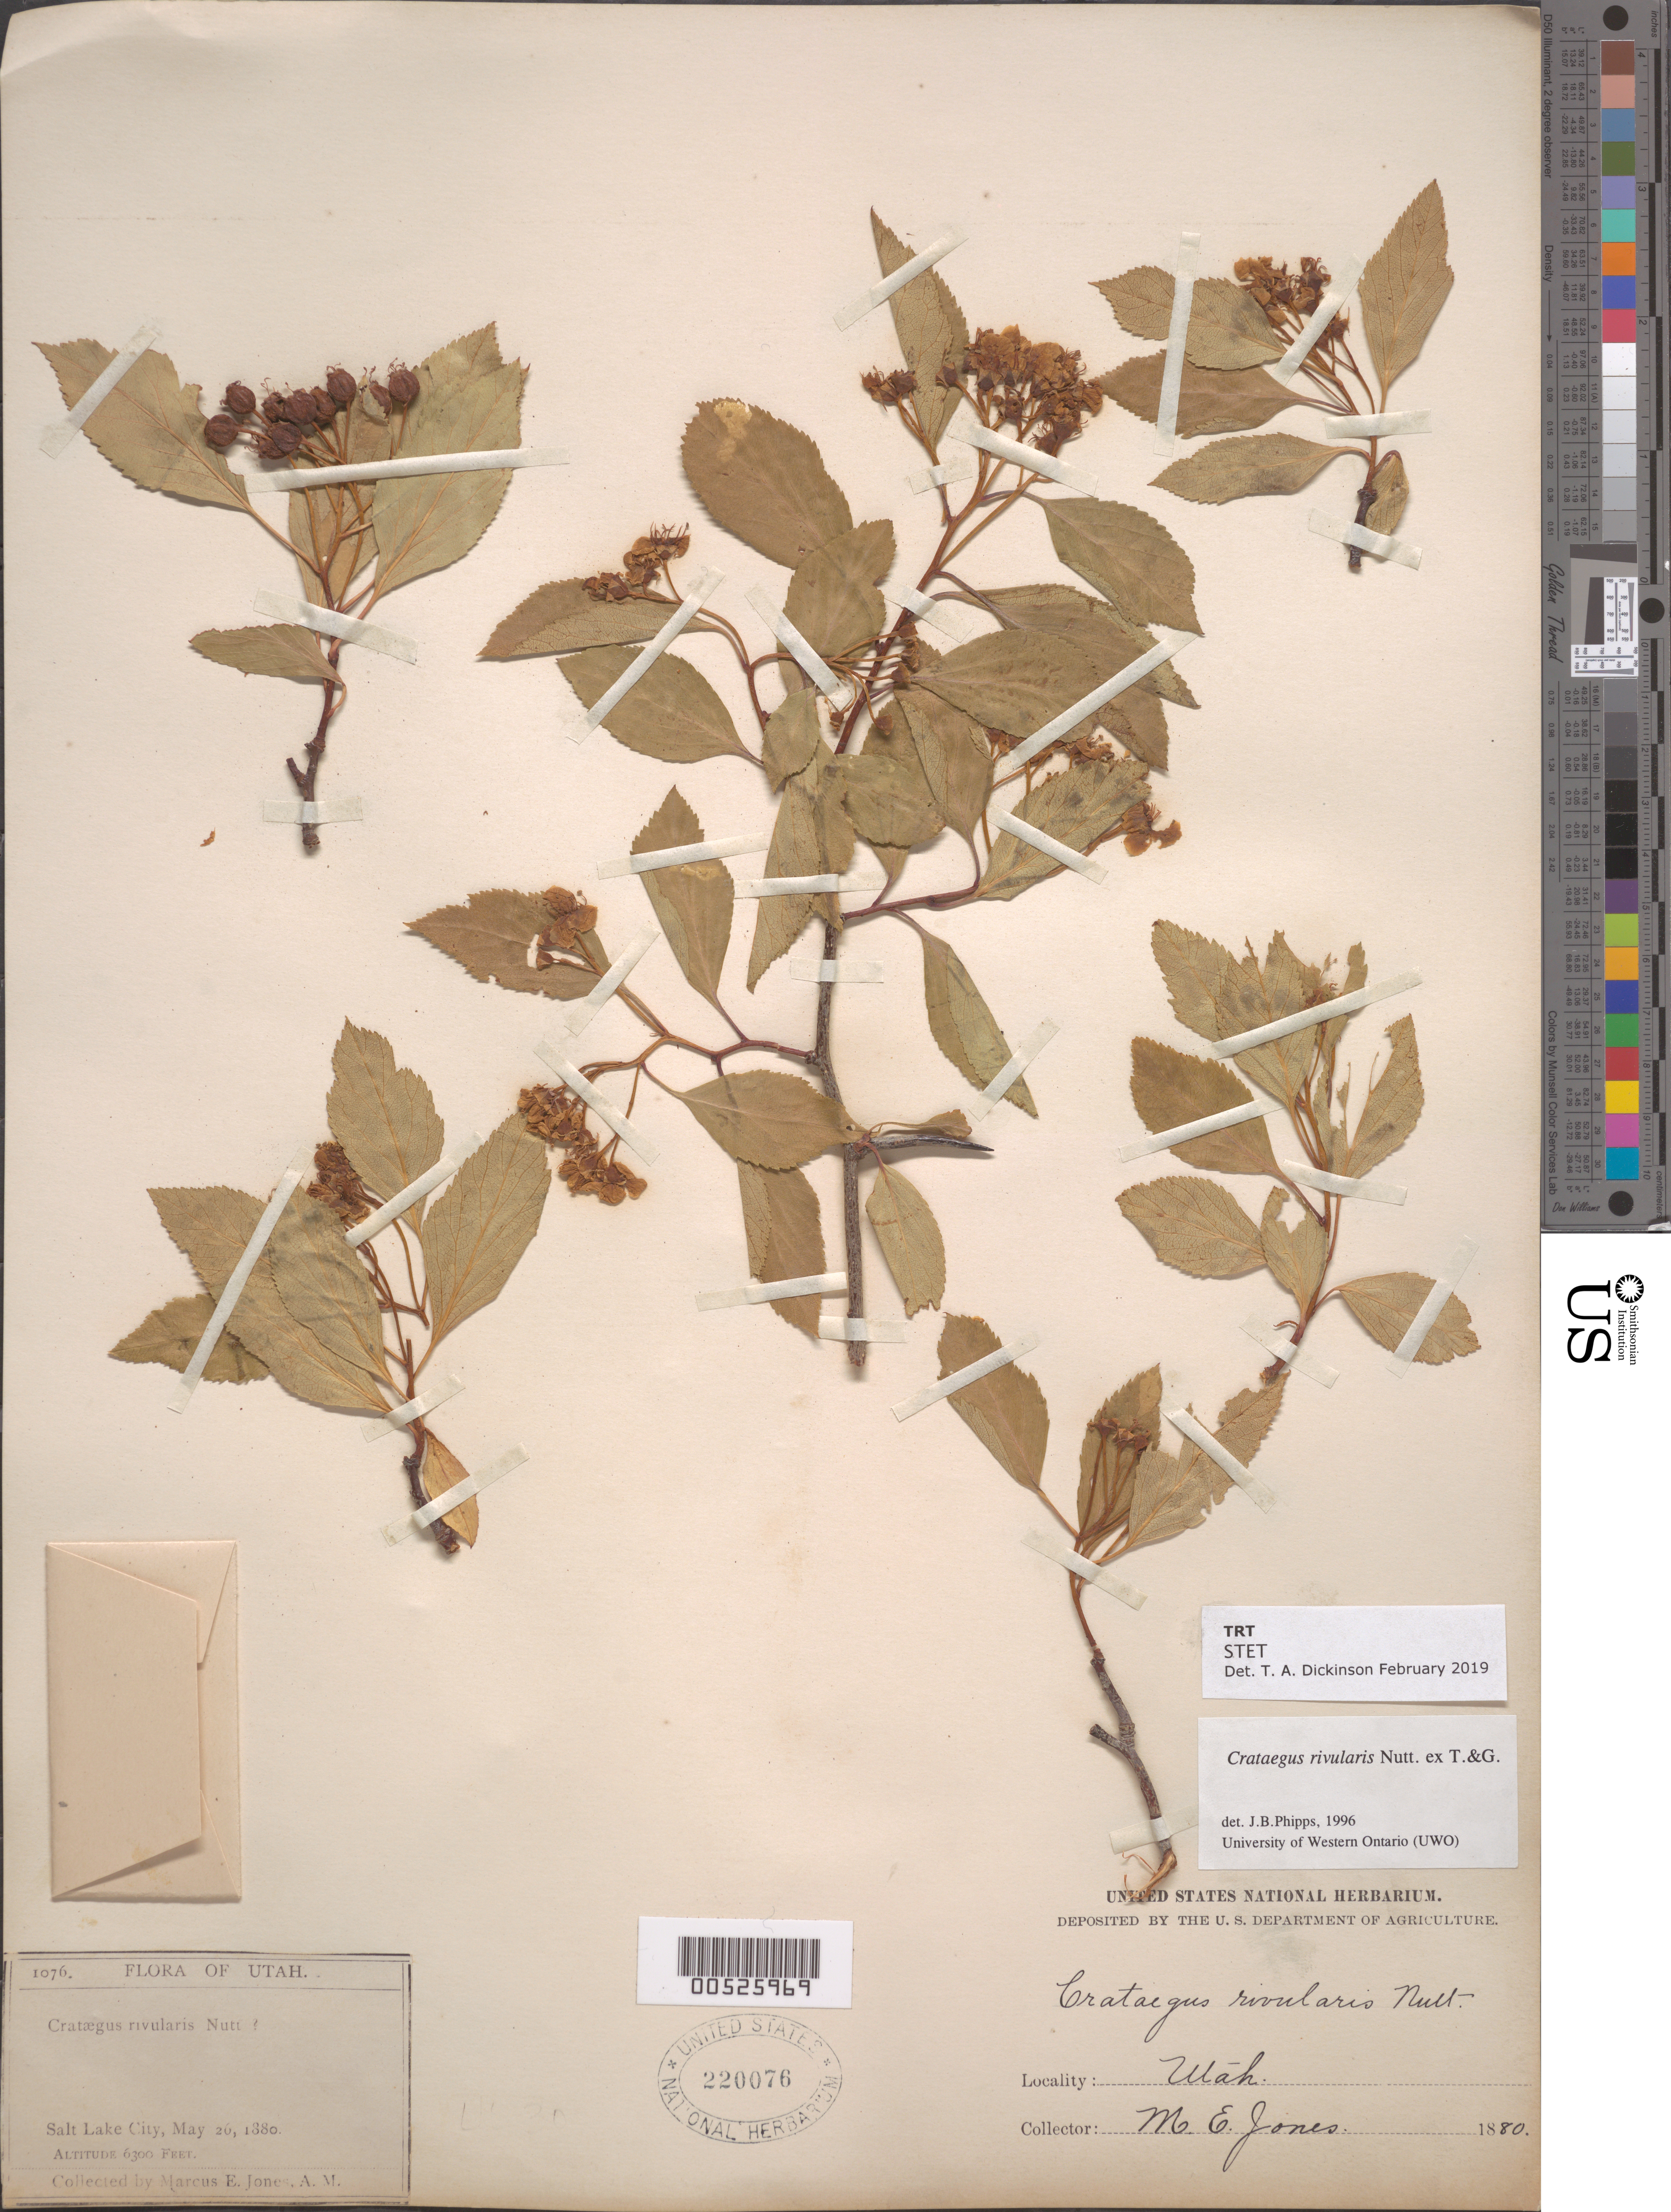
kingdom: Plantae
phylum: Tracheophyta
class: Magnoliopsida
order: Rosales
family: Rosaceae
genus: Crataegus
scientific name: Crataegus rivularis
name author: Nutt.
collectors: M. E. Jones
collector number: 1076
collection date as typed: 26 May 1880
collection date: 1880-05-26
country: United States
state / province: Utah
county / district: Salt Lake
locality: Salt Lake City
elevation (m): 1920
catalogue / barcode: US 220076